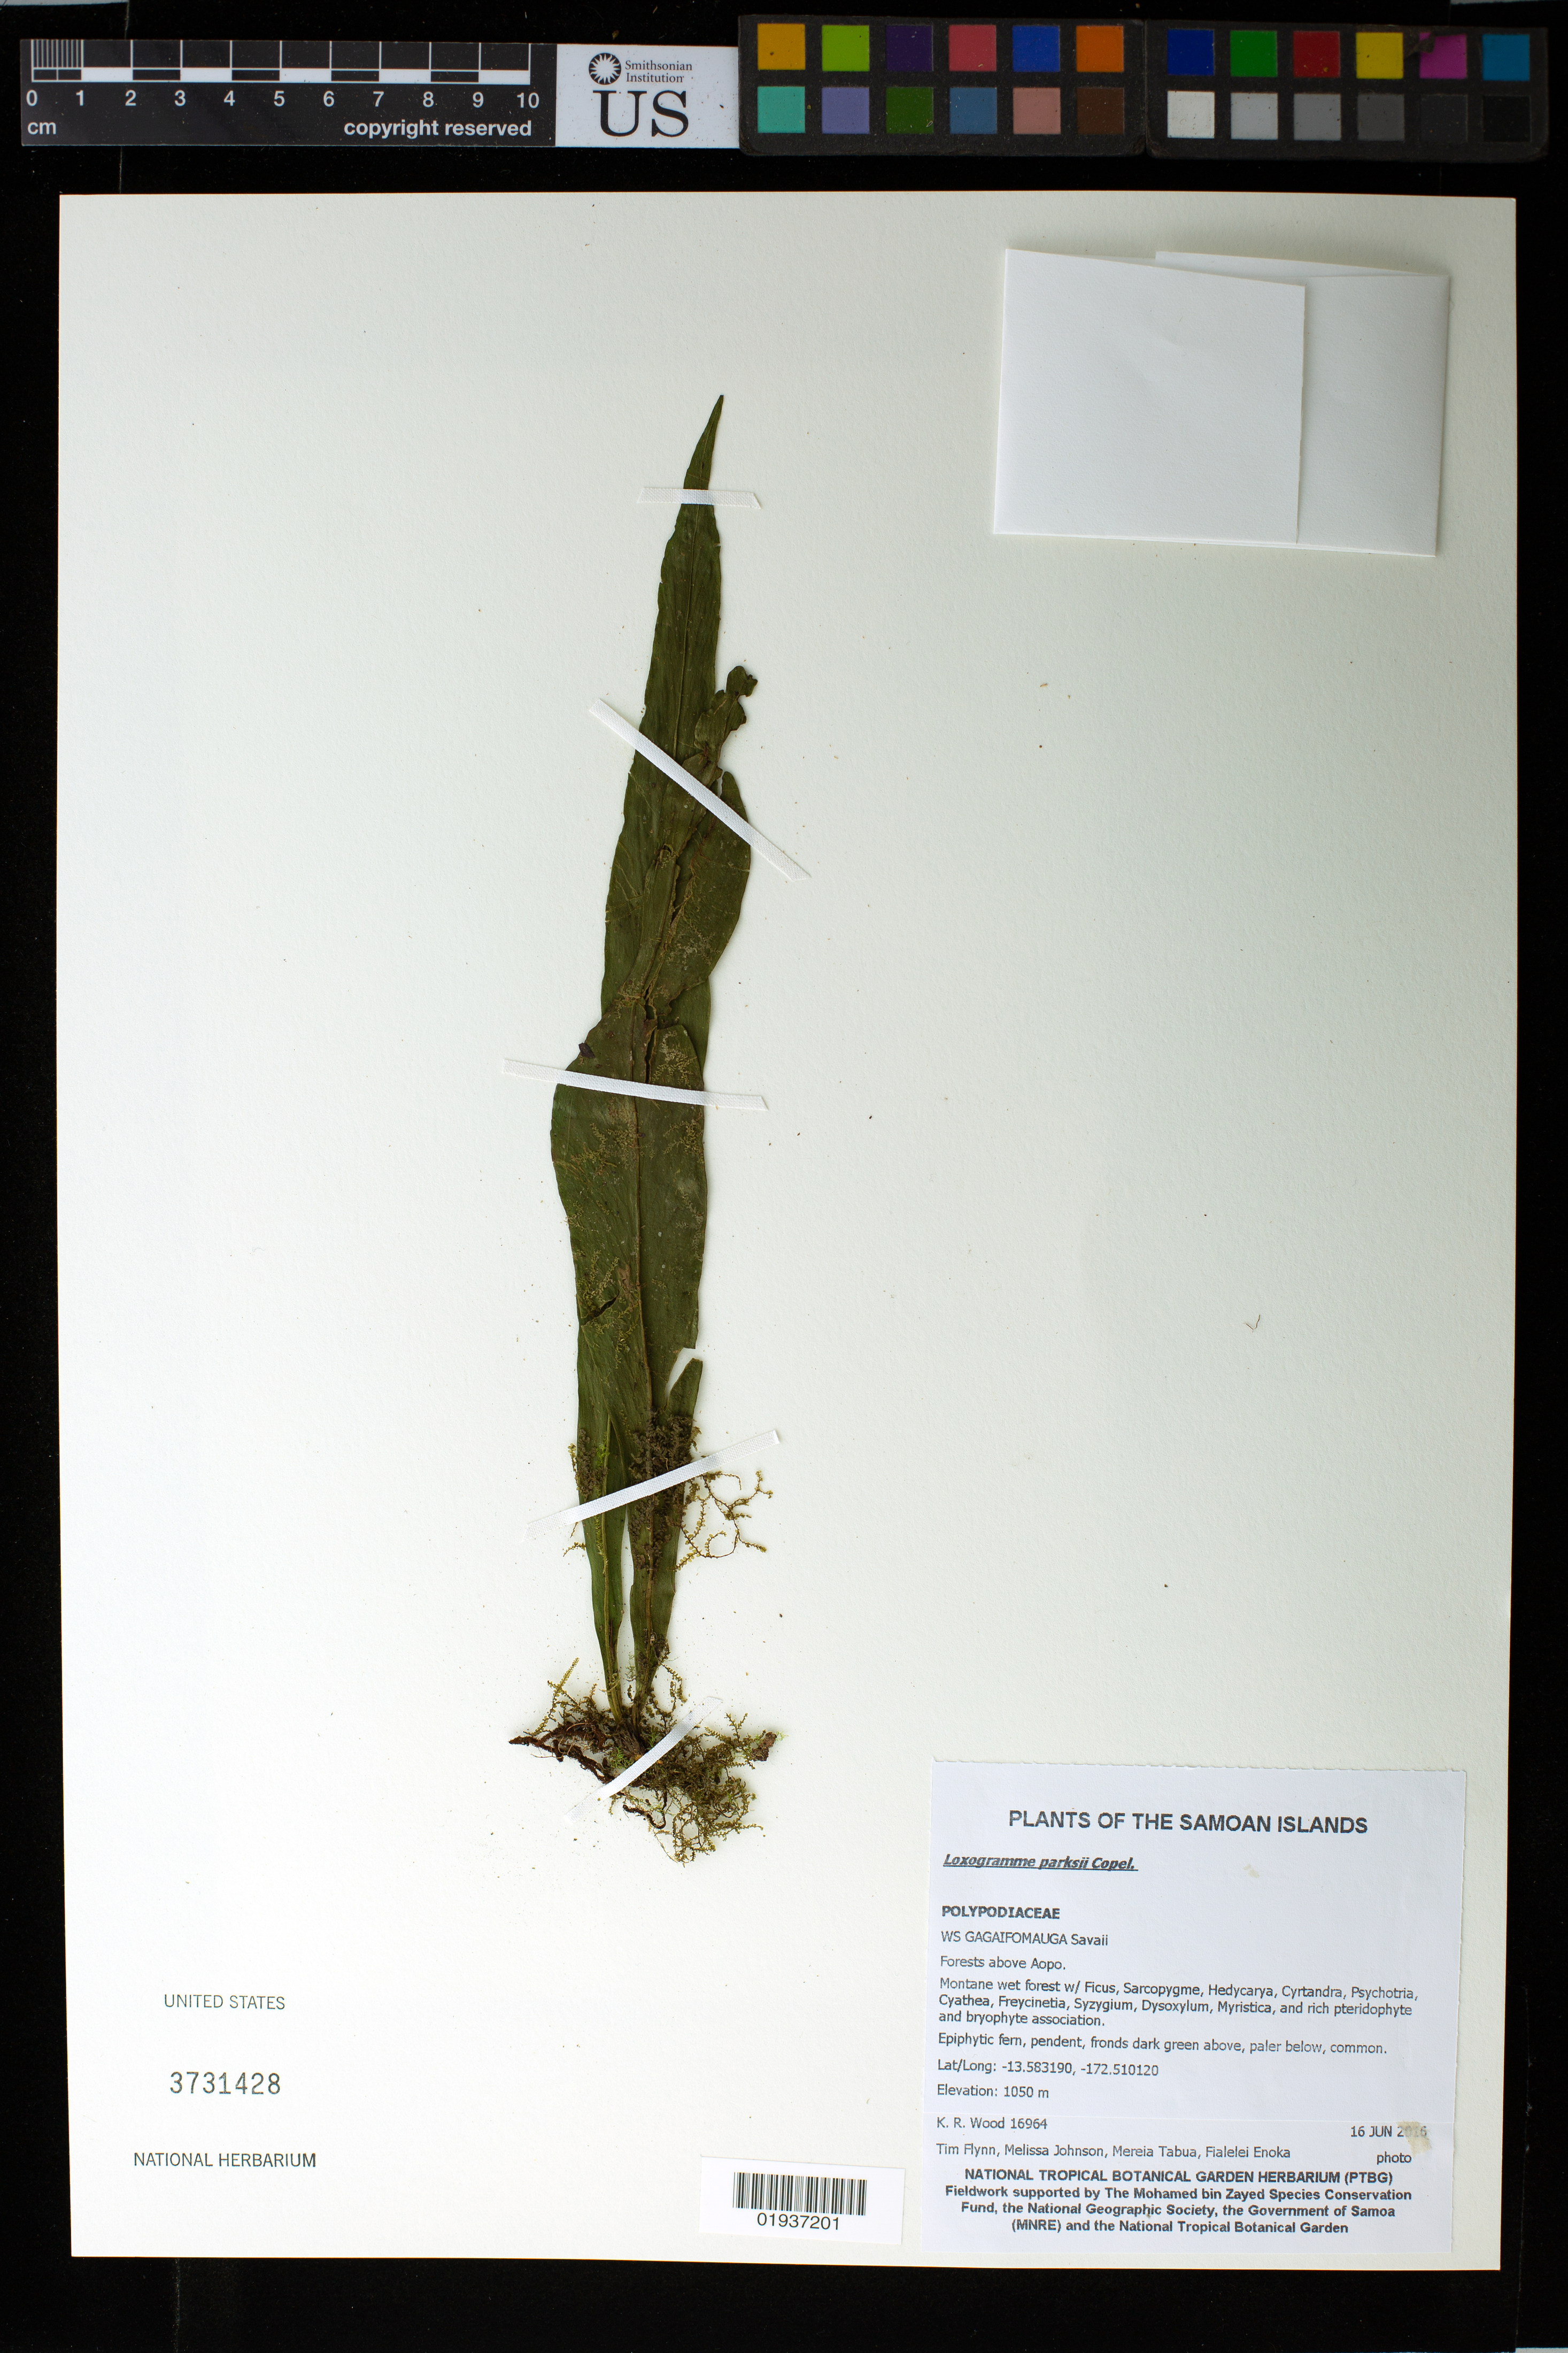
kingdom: Plantae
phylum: Tracheophyta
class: Polypodiopsida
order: Polypodiales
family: Polypodiaceae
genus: Loxogramme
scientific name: Loxogramme parksii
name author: Copel.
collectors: K. R. Wood, T. W. Flynn, M. Johnson, M. Tabua & F. Enoka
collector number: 16964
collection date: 2016-06-16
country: Samoa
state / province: Gagaifomauga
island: Savai'i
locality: Savaii, Forests above Aopo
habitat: Montane wet forest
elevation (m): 1050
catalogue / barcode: US 3731428